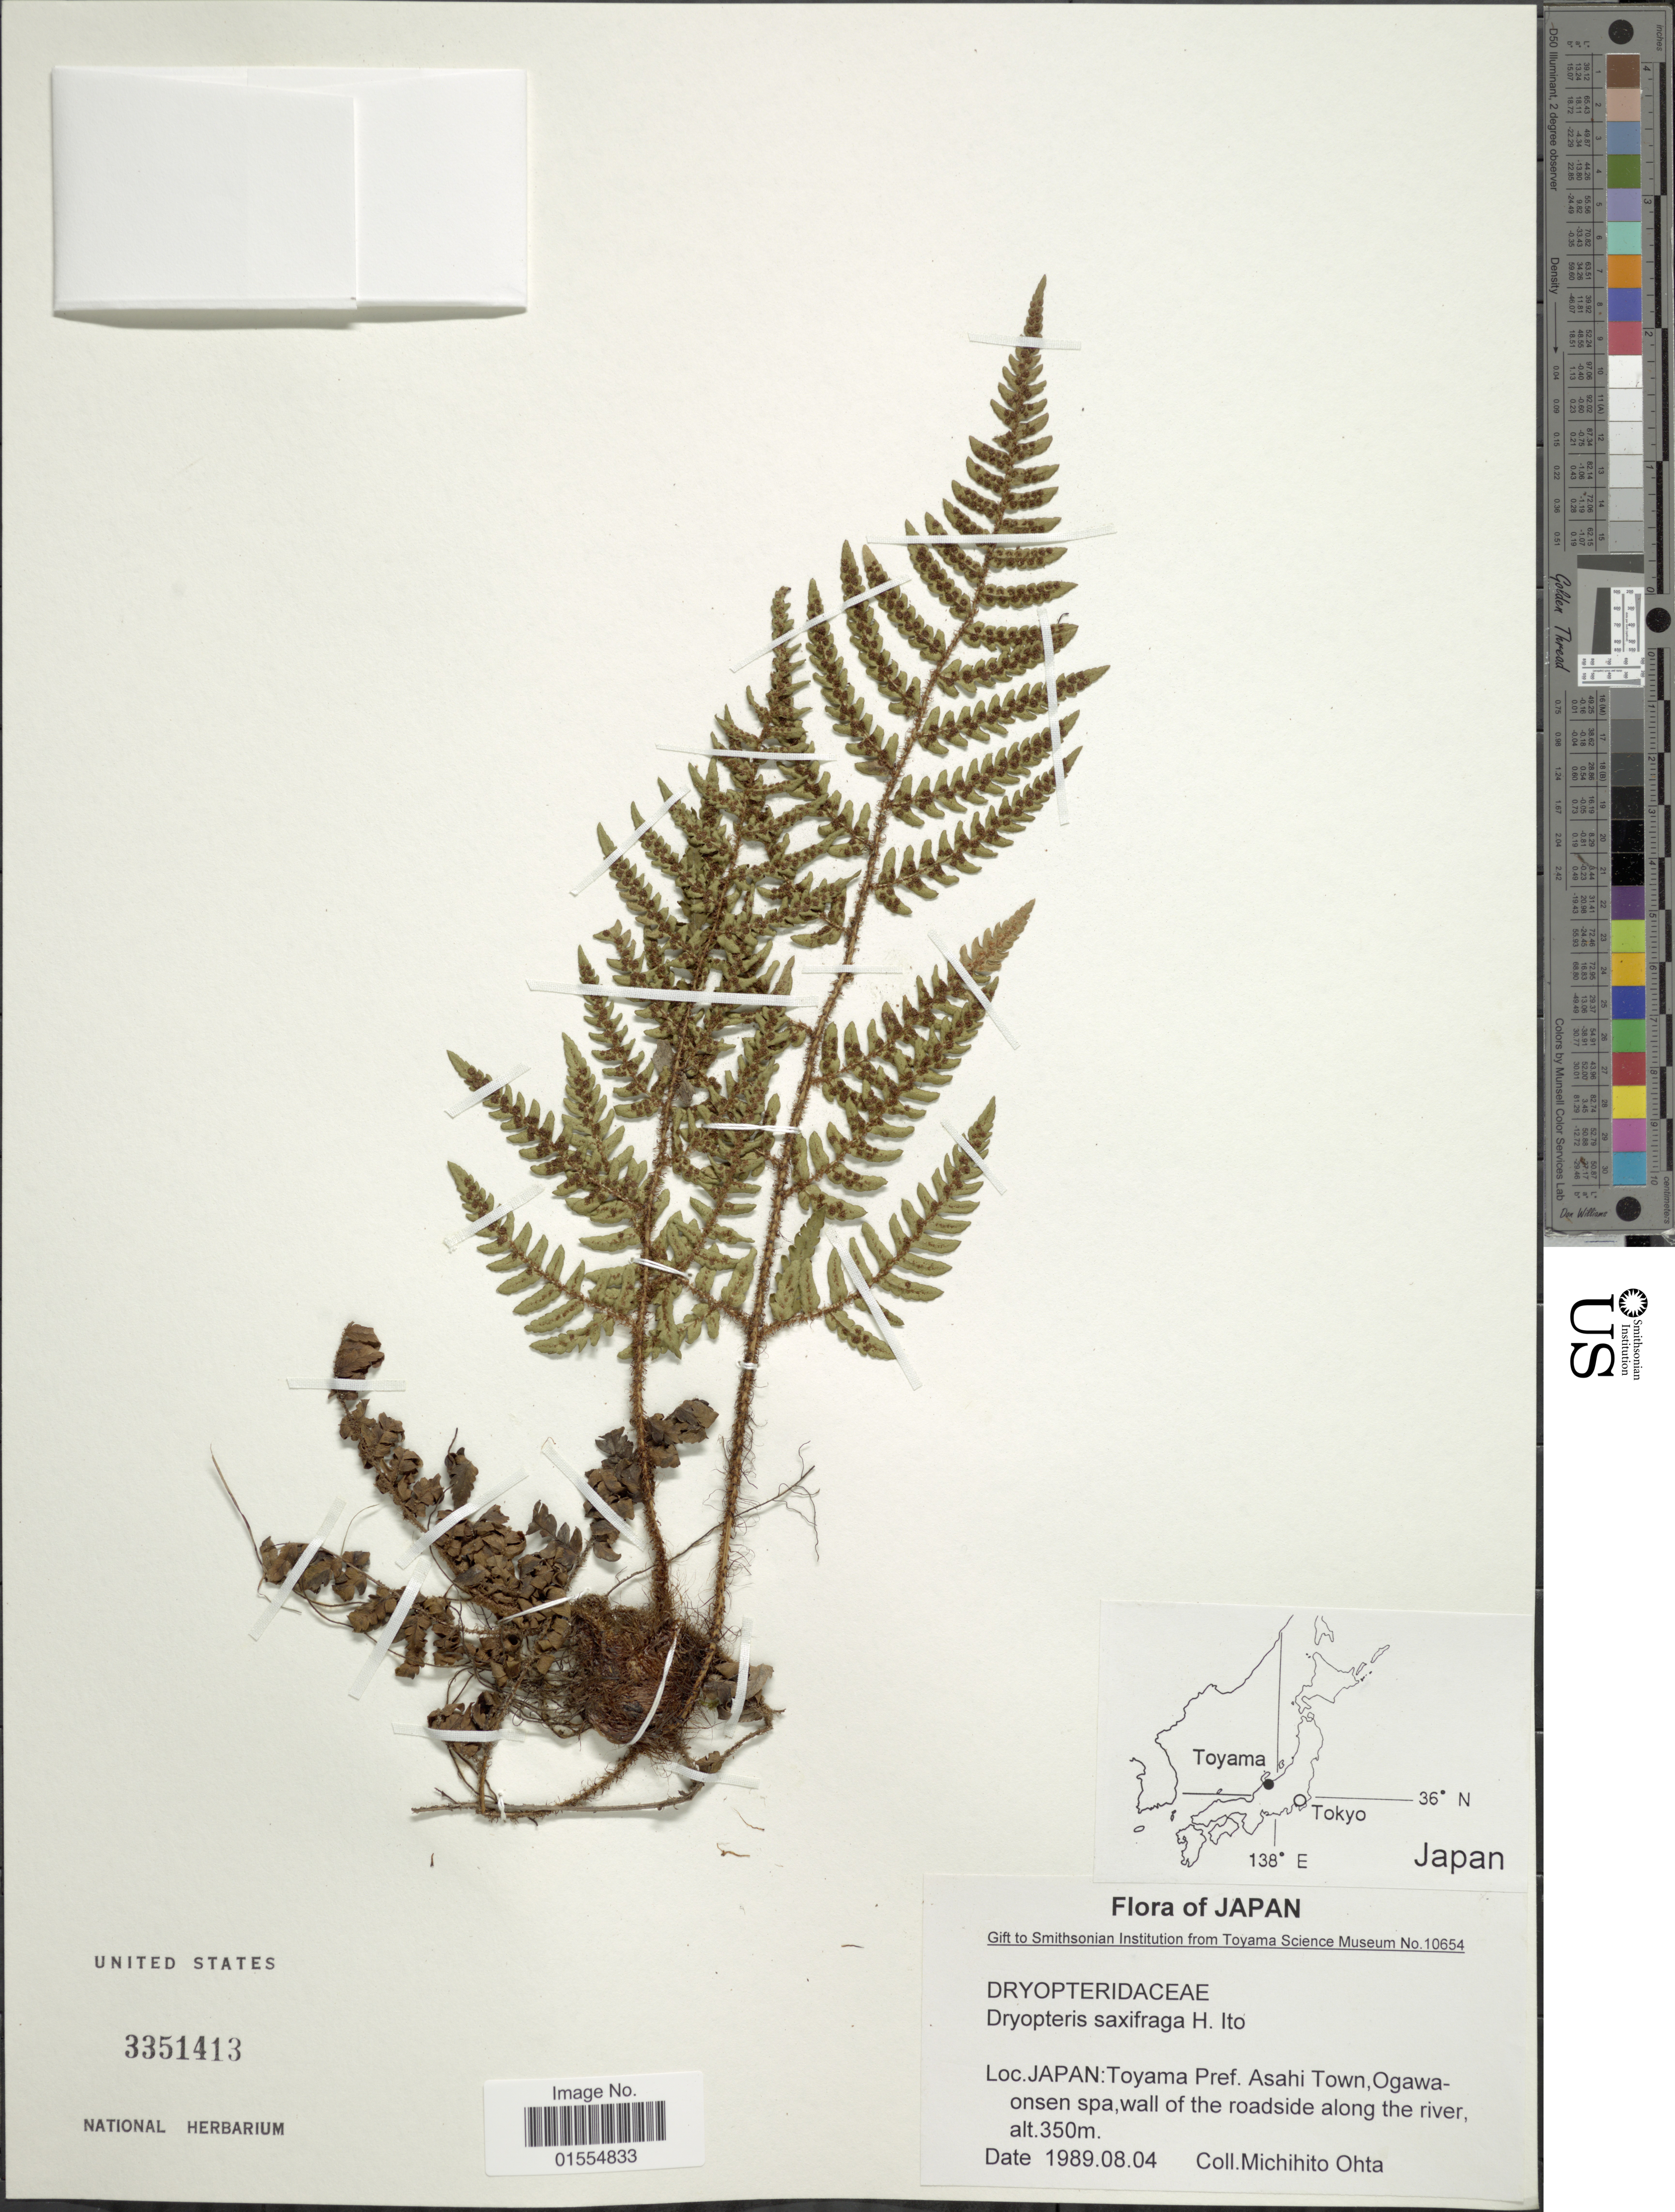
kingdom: Plantae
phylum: Tracheophyta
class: Polypodiopsida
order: Polypodiales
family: Dryopteridaceae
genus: Dryopteris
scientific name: Dryopteris saxifraga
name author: H. Itô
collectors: M. Ohta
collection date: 1989-08-04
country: Japan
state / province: Toyama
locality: Japan: Toyama Pref. Asahi Town, Ogawa-onsen spa, wall of the roadside along the river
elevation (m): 350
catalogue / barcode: US 3351413